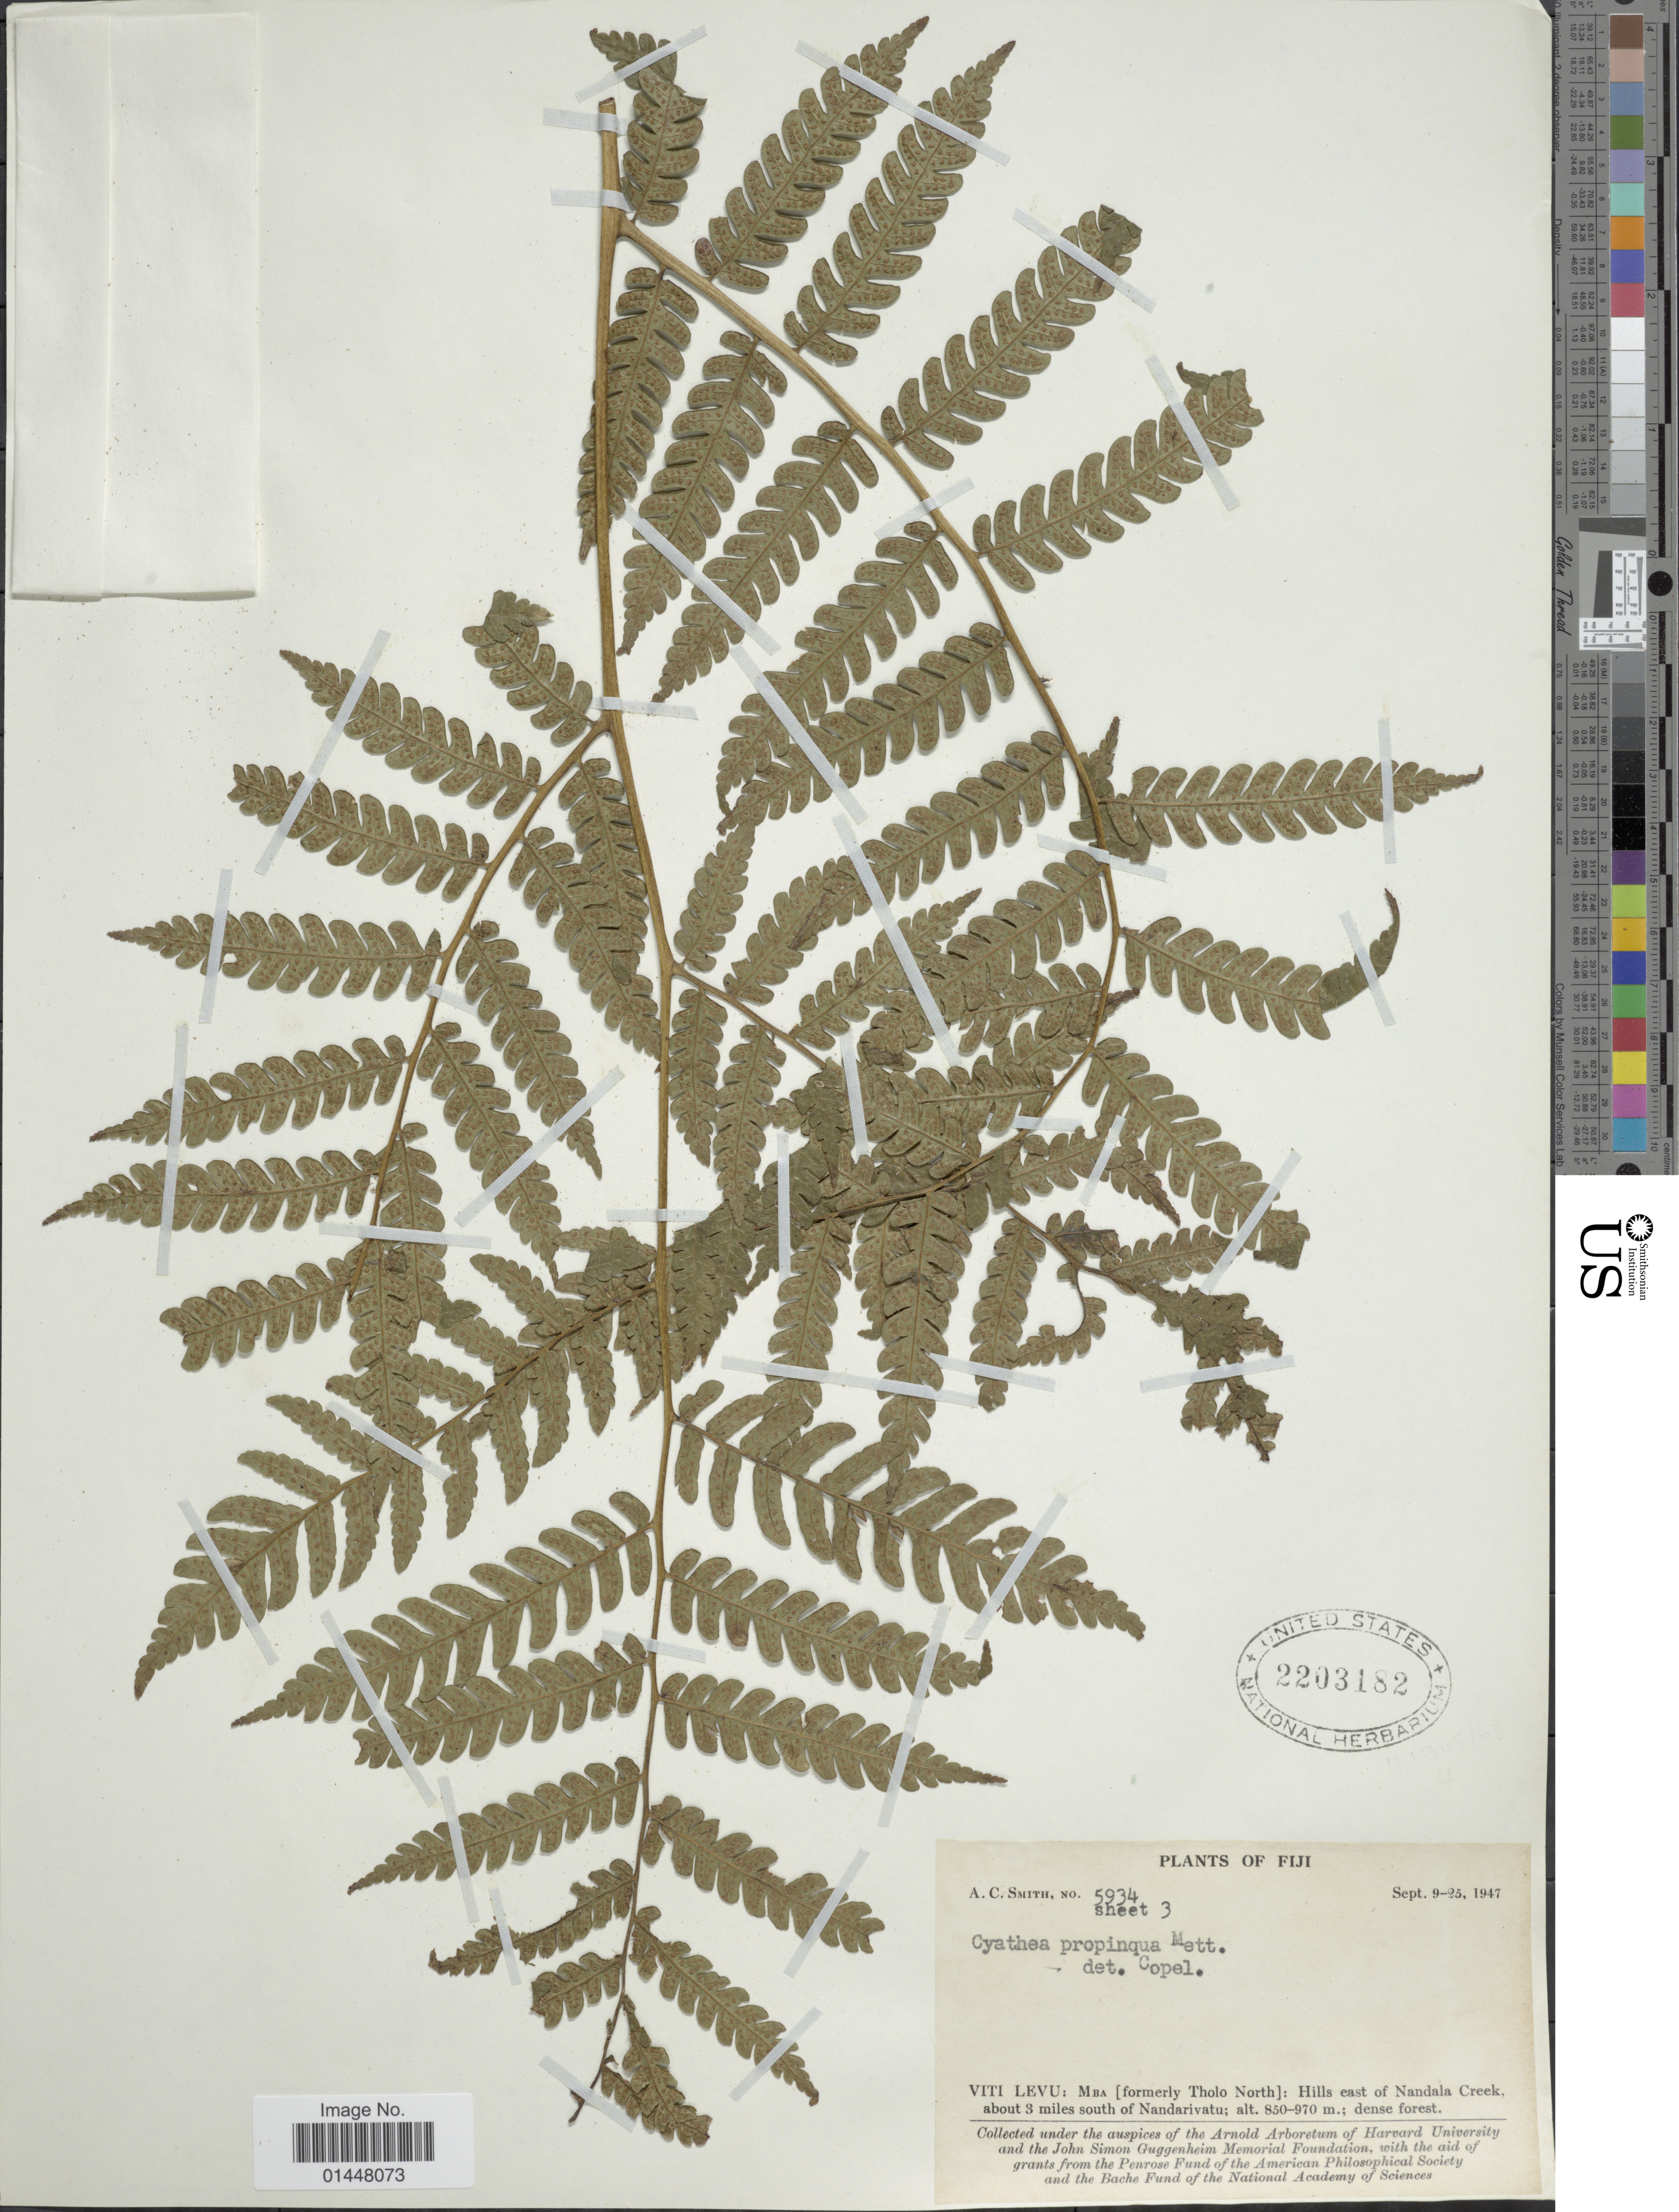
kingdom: Plantae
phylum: Tracheophyta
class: Polypodiopsida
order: Cyatheales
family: Cyatheaceae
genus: Sphaeropteris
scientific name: Sphaeropteris propinqua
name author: (Mett.) R.M. Tryon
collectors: A. C. Smith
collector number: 5934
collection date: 1953-09-09/1953-09-25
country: Fiji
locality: Viti Levu:Mba [formerly Tholo North]: Hills east of Nandala Creek, about 3 miles south of Nandarivatu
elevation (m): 850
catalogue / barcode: US 2203182